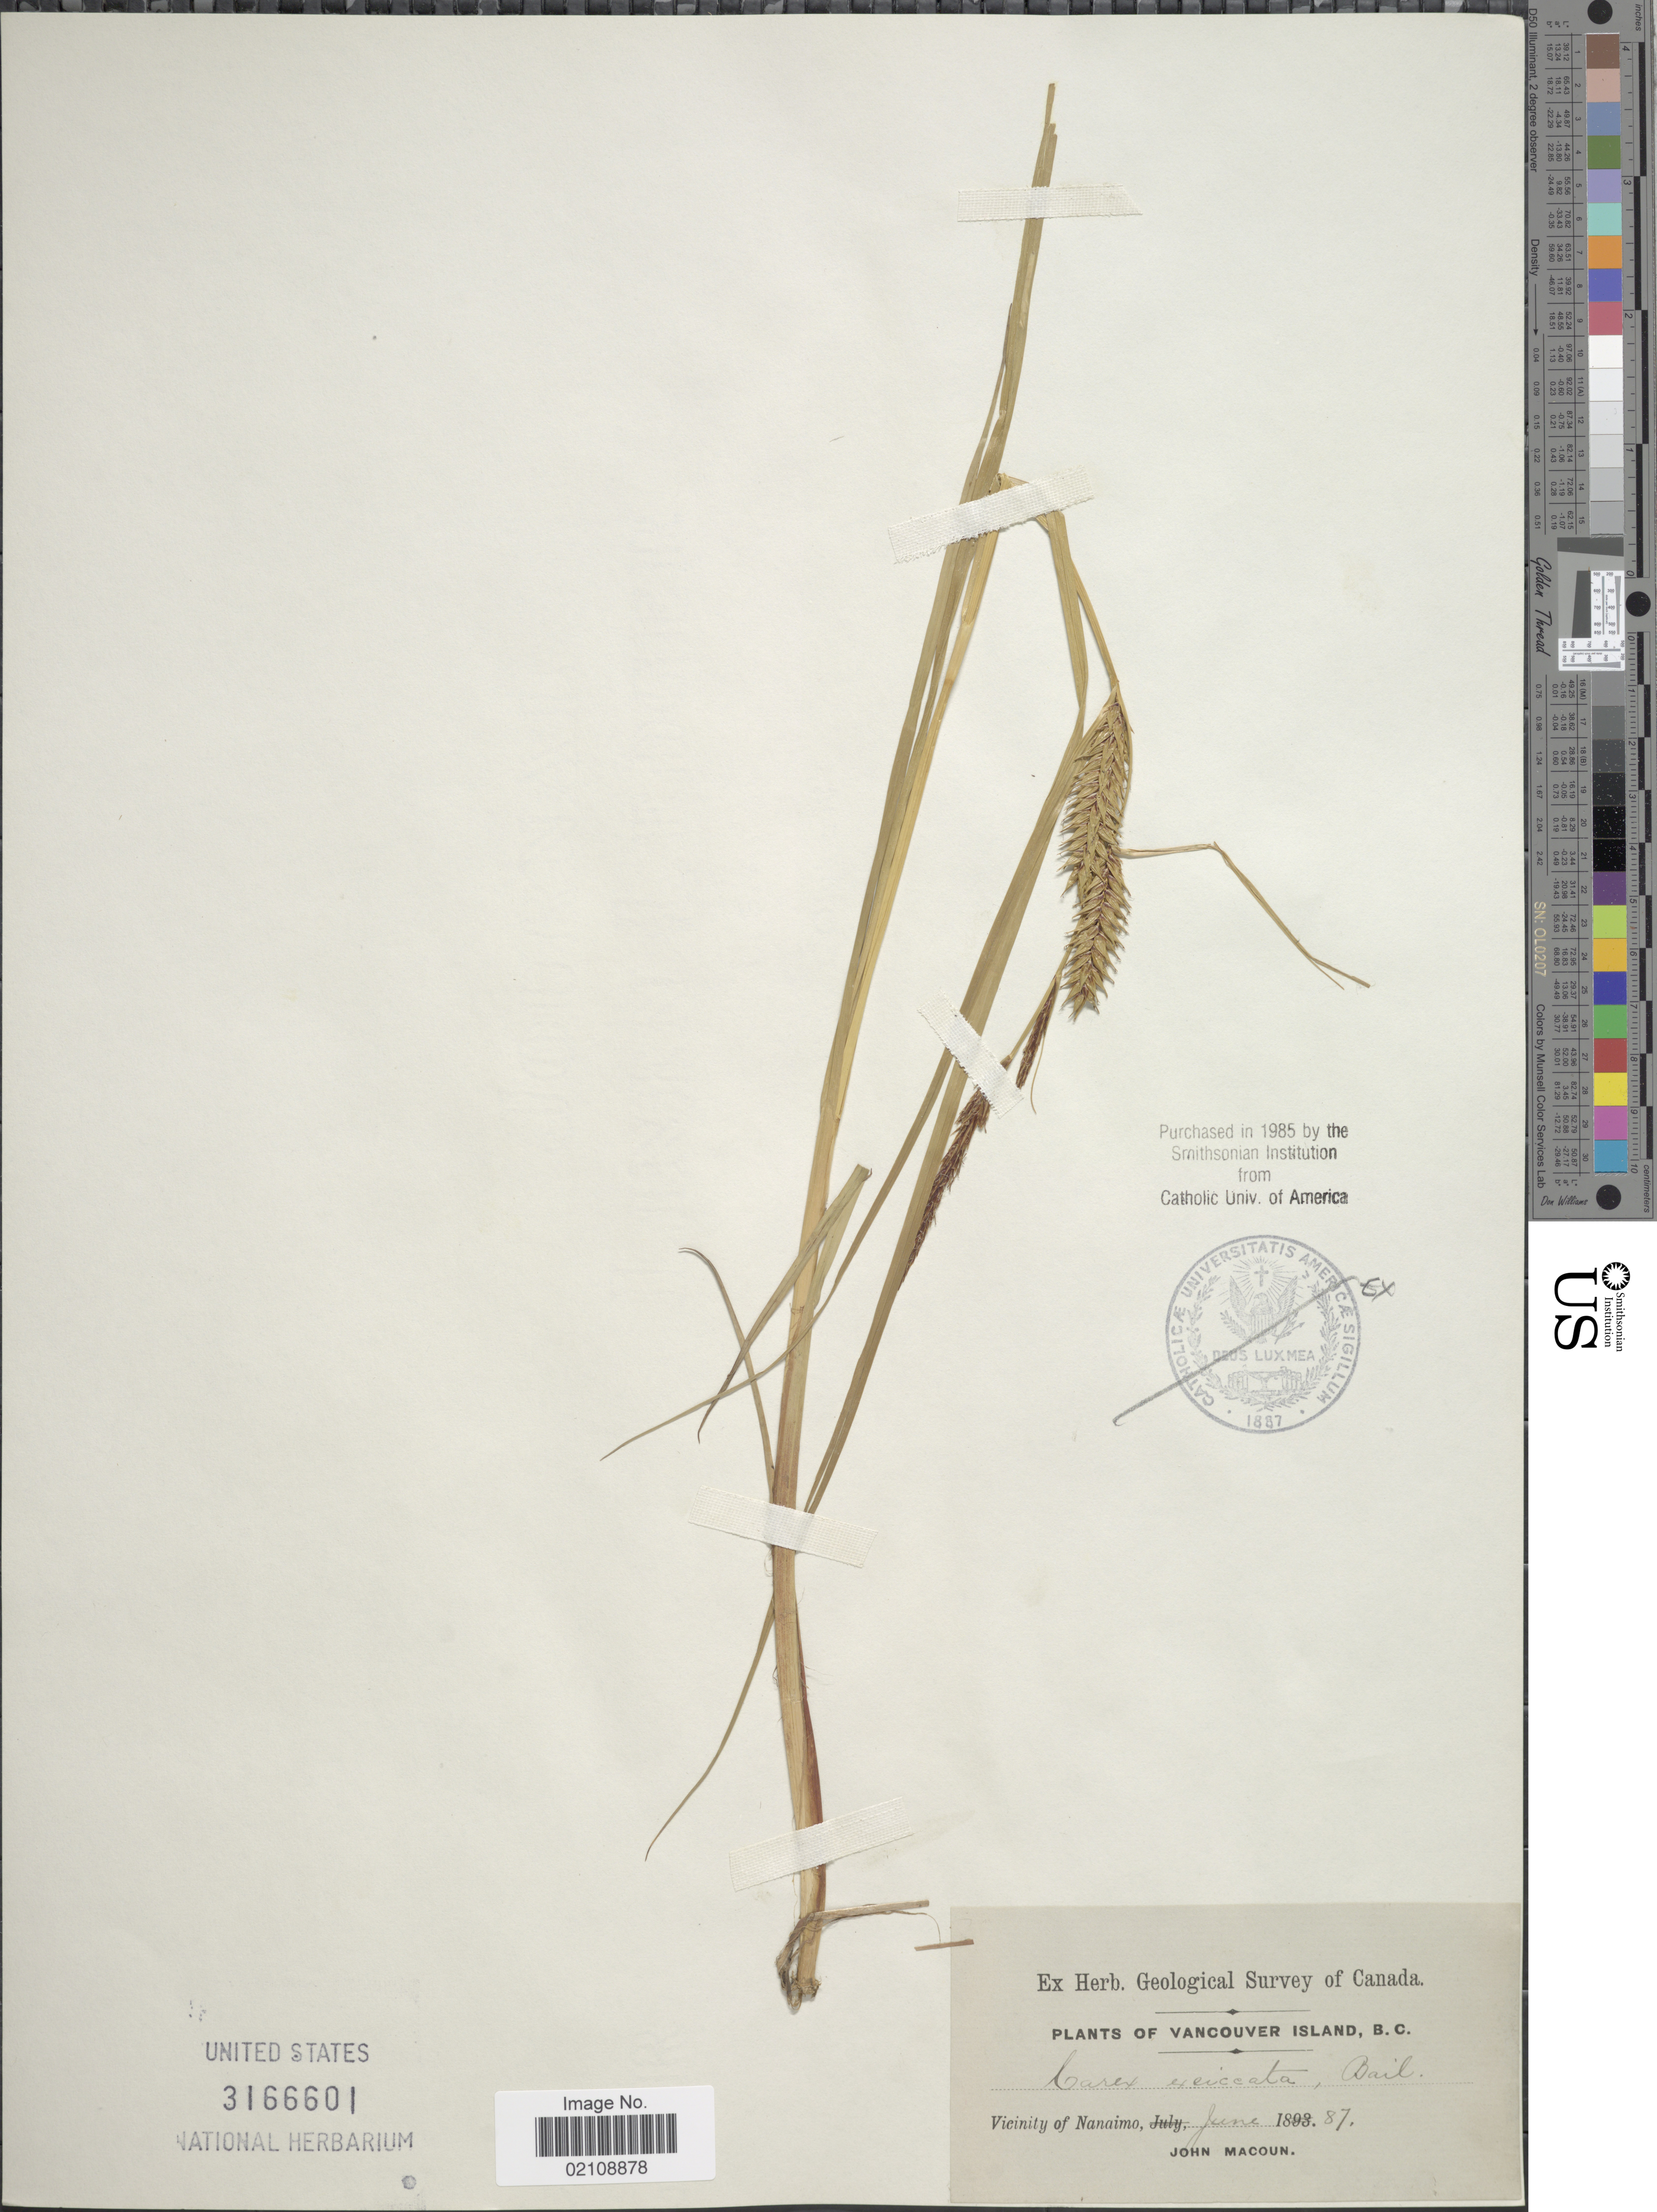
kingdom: Plantae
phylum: Tracheophyta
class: Liliopsida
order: Poales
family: Cyperaceae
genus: Carex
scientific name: Carex exsiccata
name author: L.H. Bailey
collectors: J. Macoun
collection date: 1887-06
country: Canada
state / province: British Columbia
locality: Vancouver Island, Vicinity of Nanaimo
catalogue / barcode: US 3166601